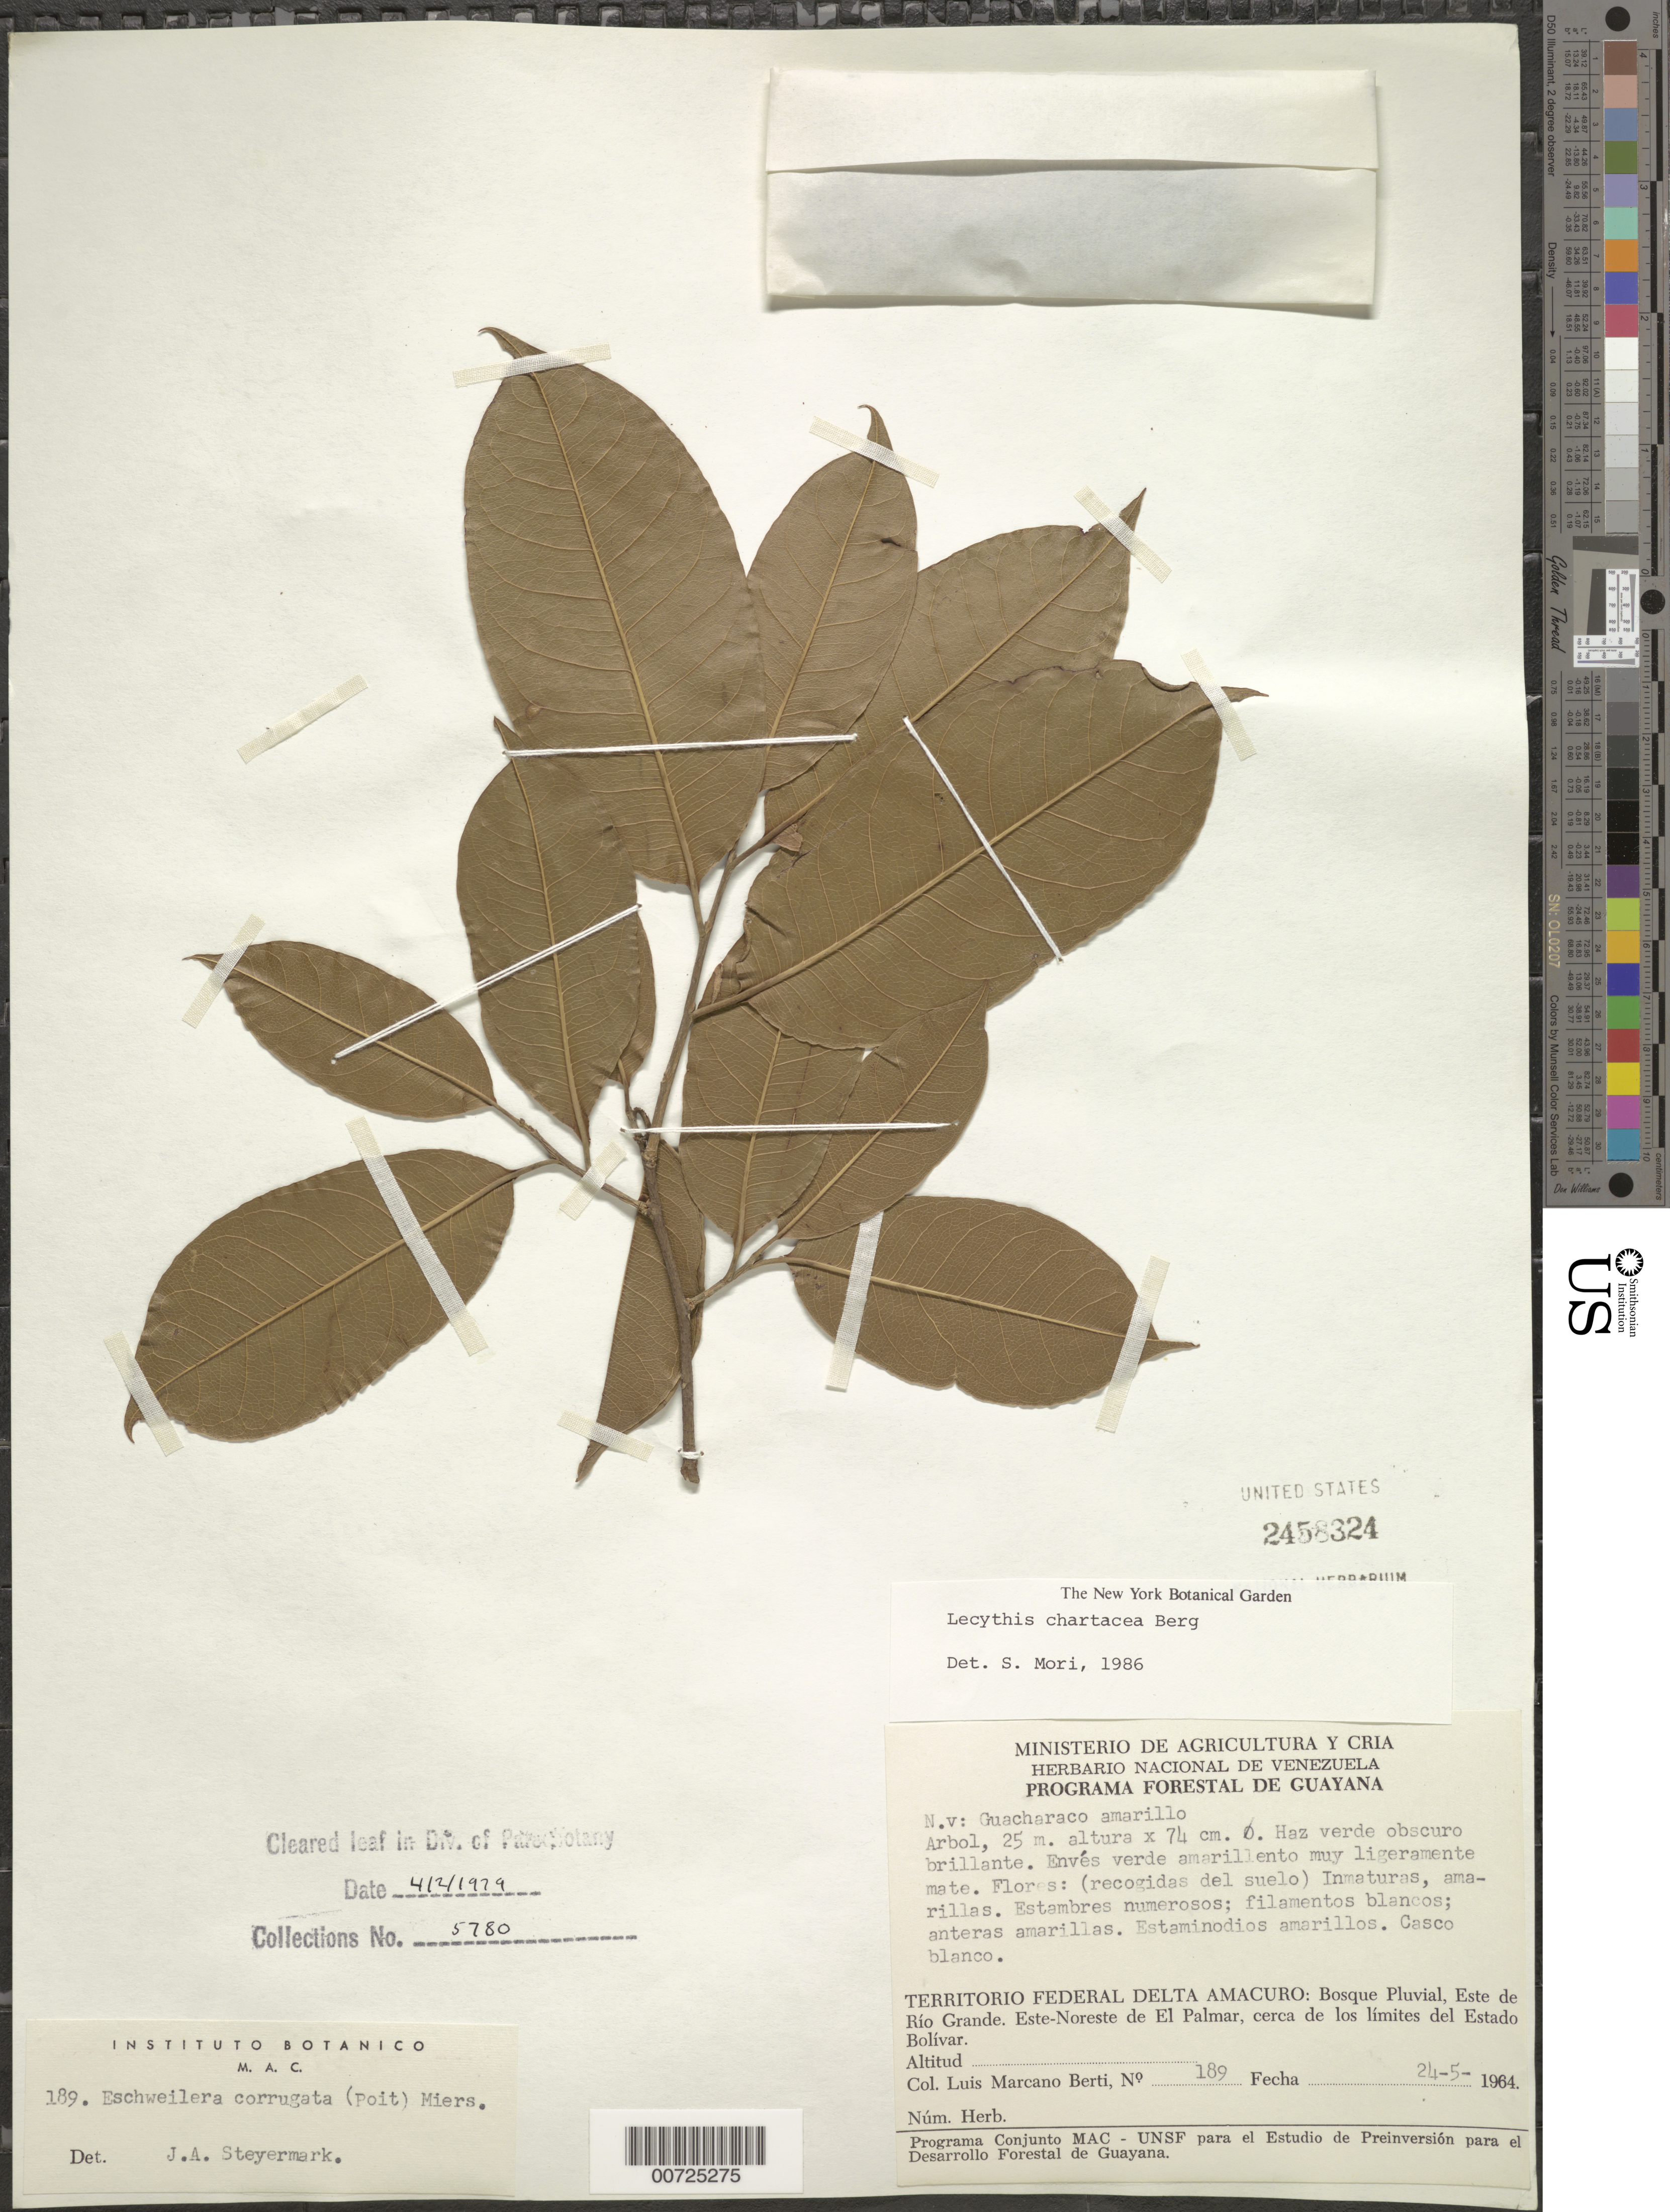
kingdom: Plantae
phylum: Tracheophyta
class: Magnoliopsida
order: Ericales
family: Lecythidaceae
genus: Lecythis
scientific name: Lecythis chartacea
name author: O. Berg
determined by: Mori, Scott A.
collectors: L. Marcano-Berti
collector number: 189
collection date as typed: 24-May-64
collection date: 1964-05-24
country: Venezuela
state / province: Delta Amacuro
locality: Este de Río Grande, ENE de El Palmar, cerca de los limites del Estado Bolívar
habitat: Bosque pluvial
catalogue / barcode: US 2458324